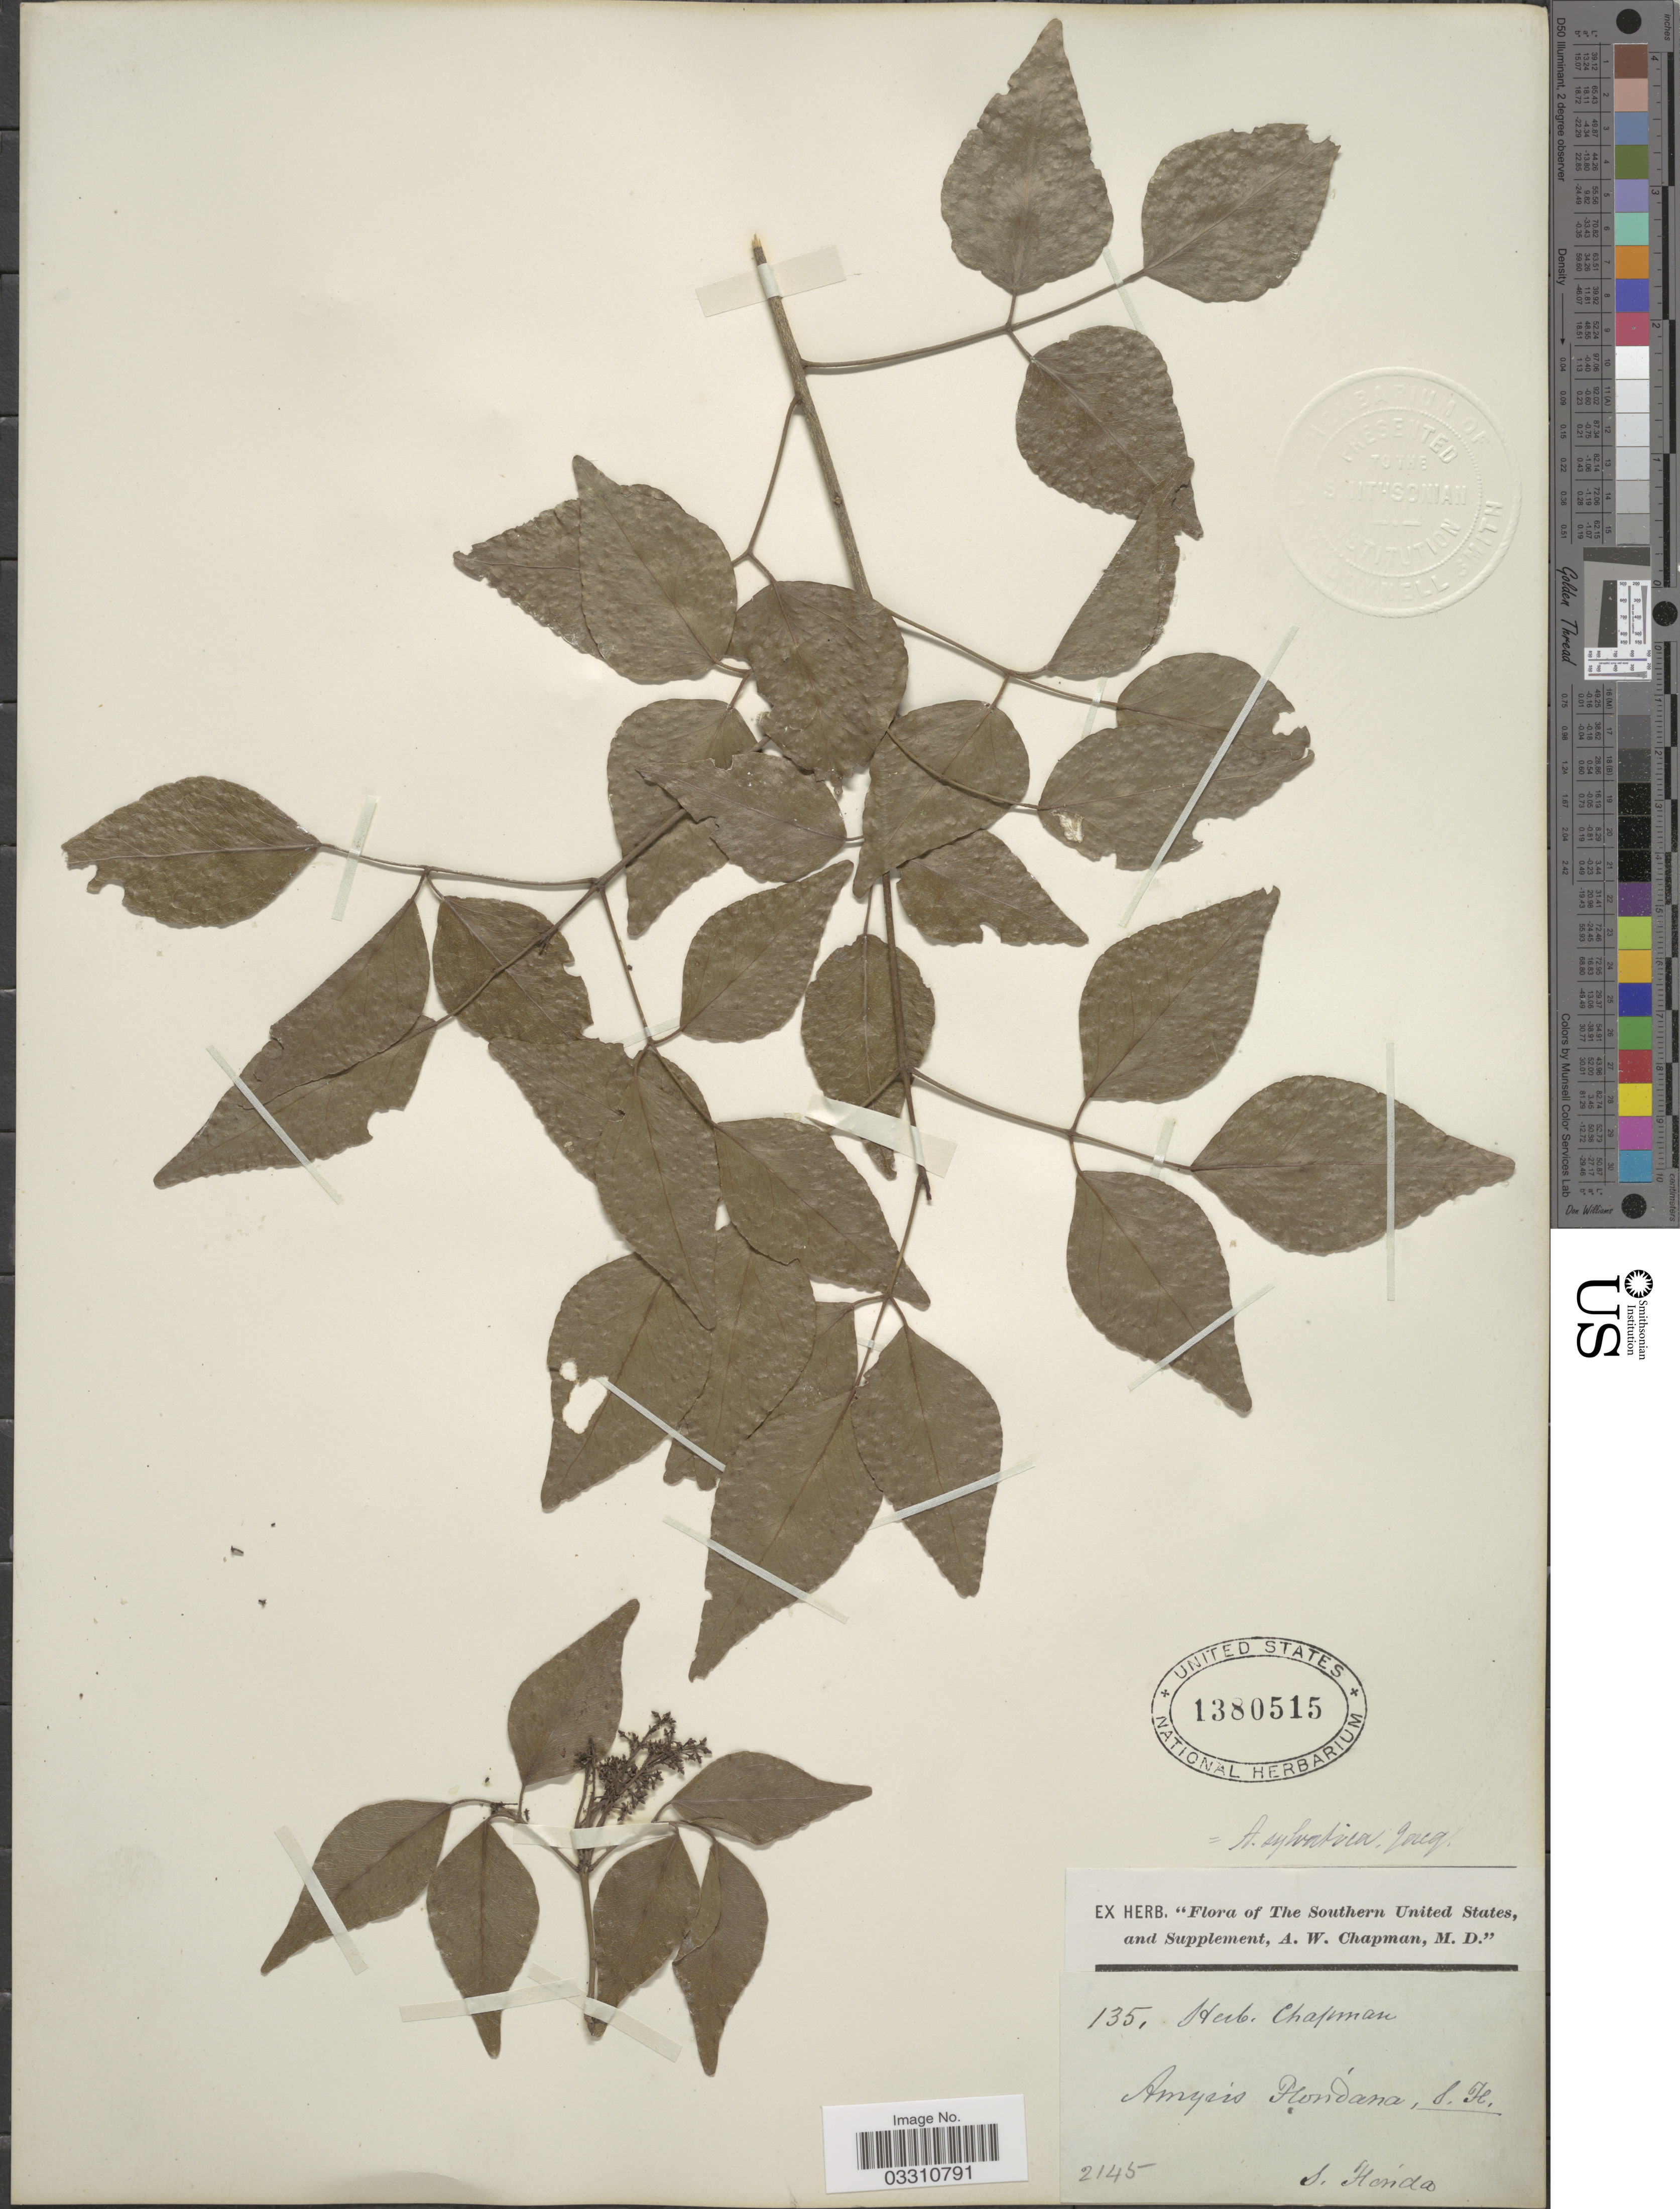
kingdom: Plantae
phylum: Tracheophyta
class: Magnoliopsida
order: Sapindales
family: Rutaceae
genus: Amyris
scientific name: Amyris elemifera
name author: L.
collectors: ex herb. A.W. Chapman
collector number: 135/2145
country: United States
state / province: Florida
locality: The Southern United States, S. Florida.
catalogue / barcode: US 1380515